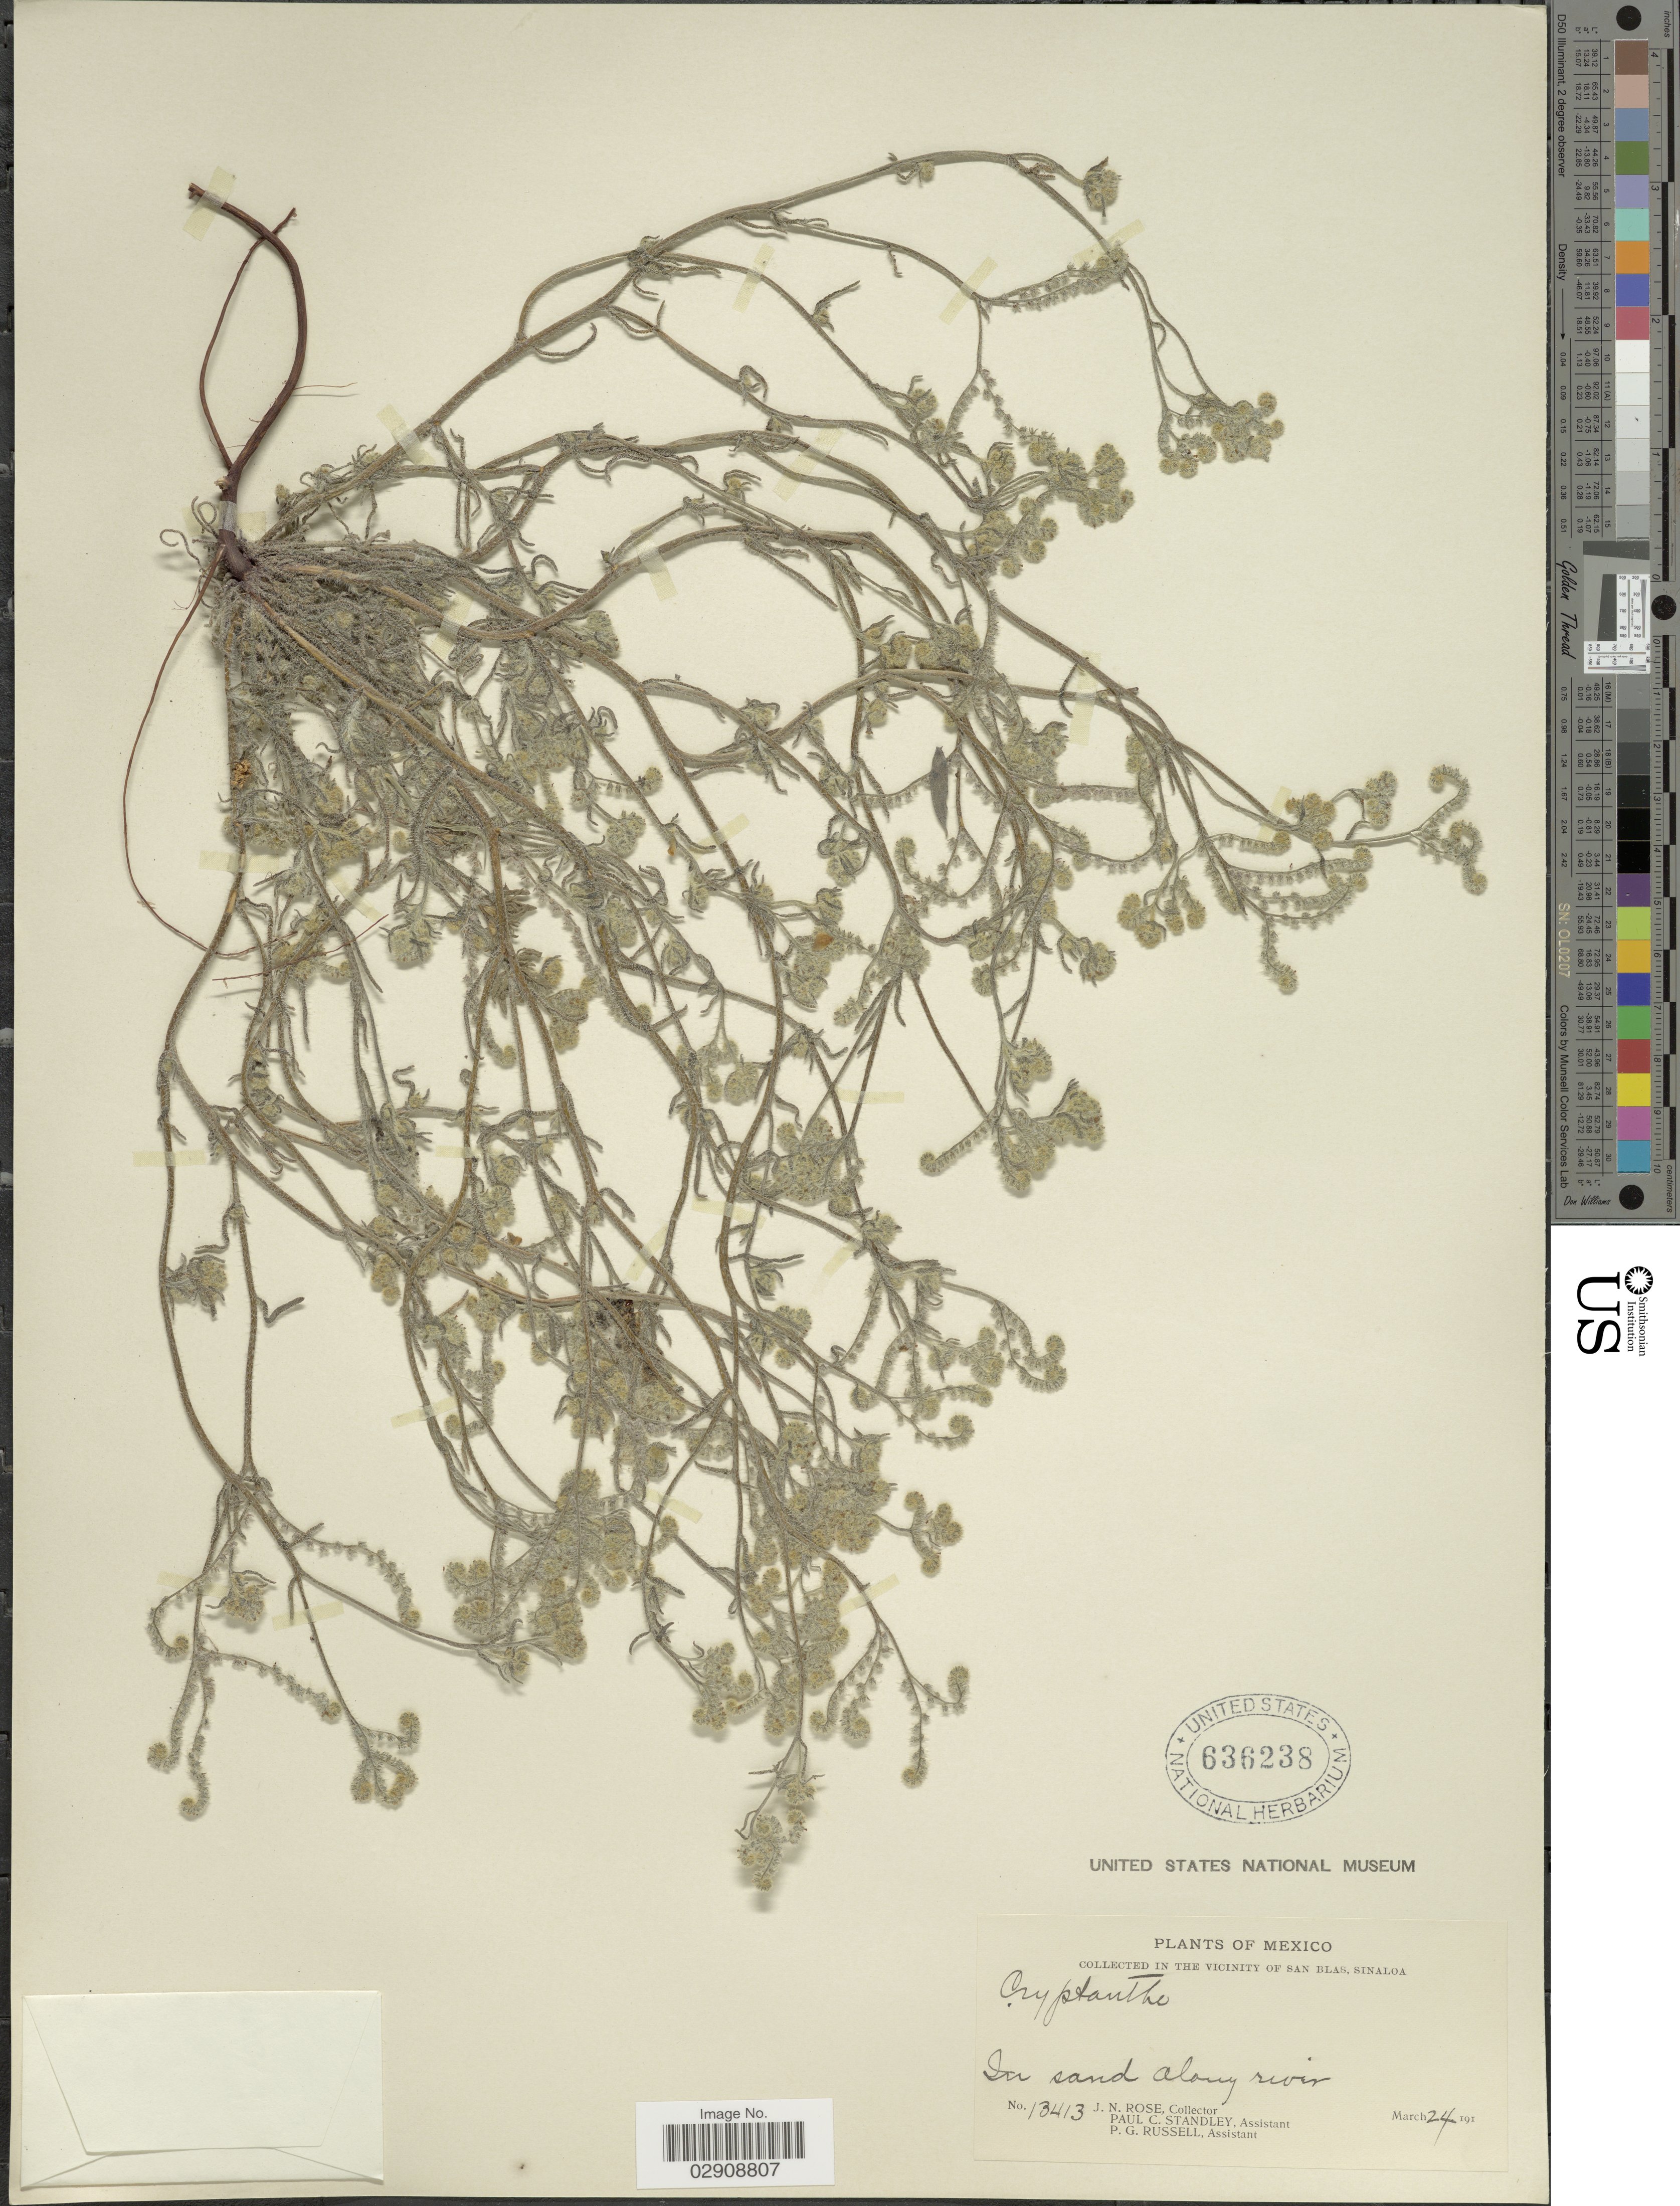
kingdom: Plantae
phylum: Tracheophyta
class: Magnoliopsida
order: Boraginales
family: Boraginaceae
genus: Cryptantha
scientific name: Cryptantha sp.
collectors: J. N. Rose, P. C. Standley & P. G. Russell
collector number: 13413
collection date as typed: March 24 191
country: Mexico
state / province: Sinaloa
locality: In the vicinity of San Blas.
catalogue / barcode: US 636238